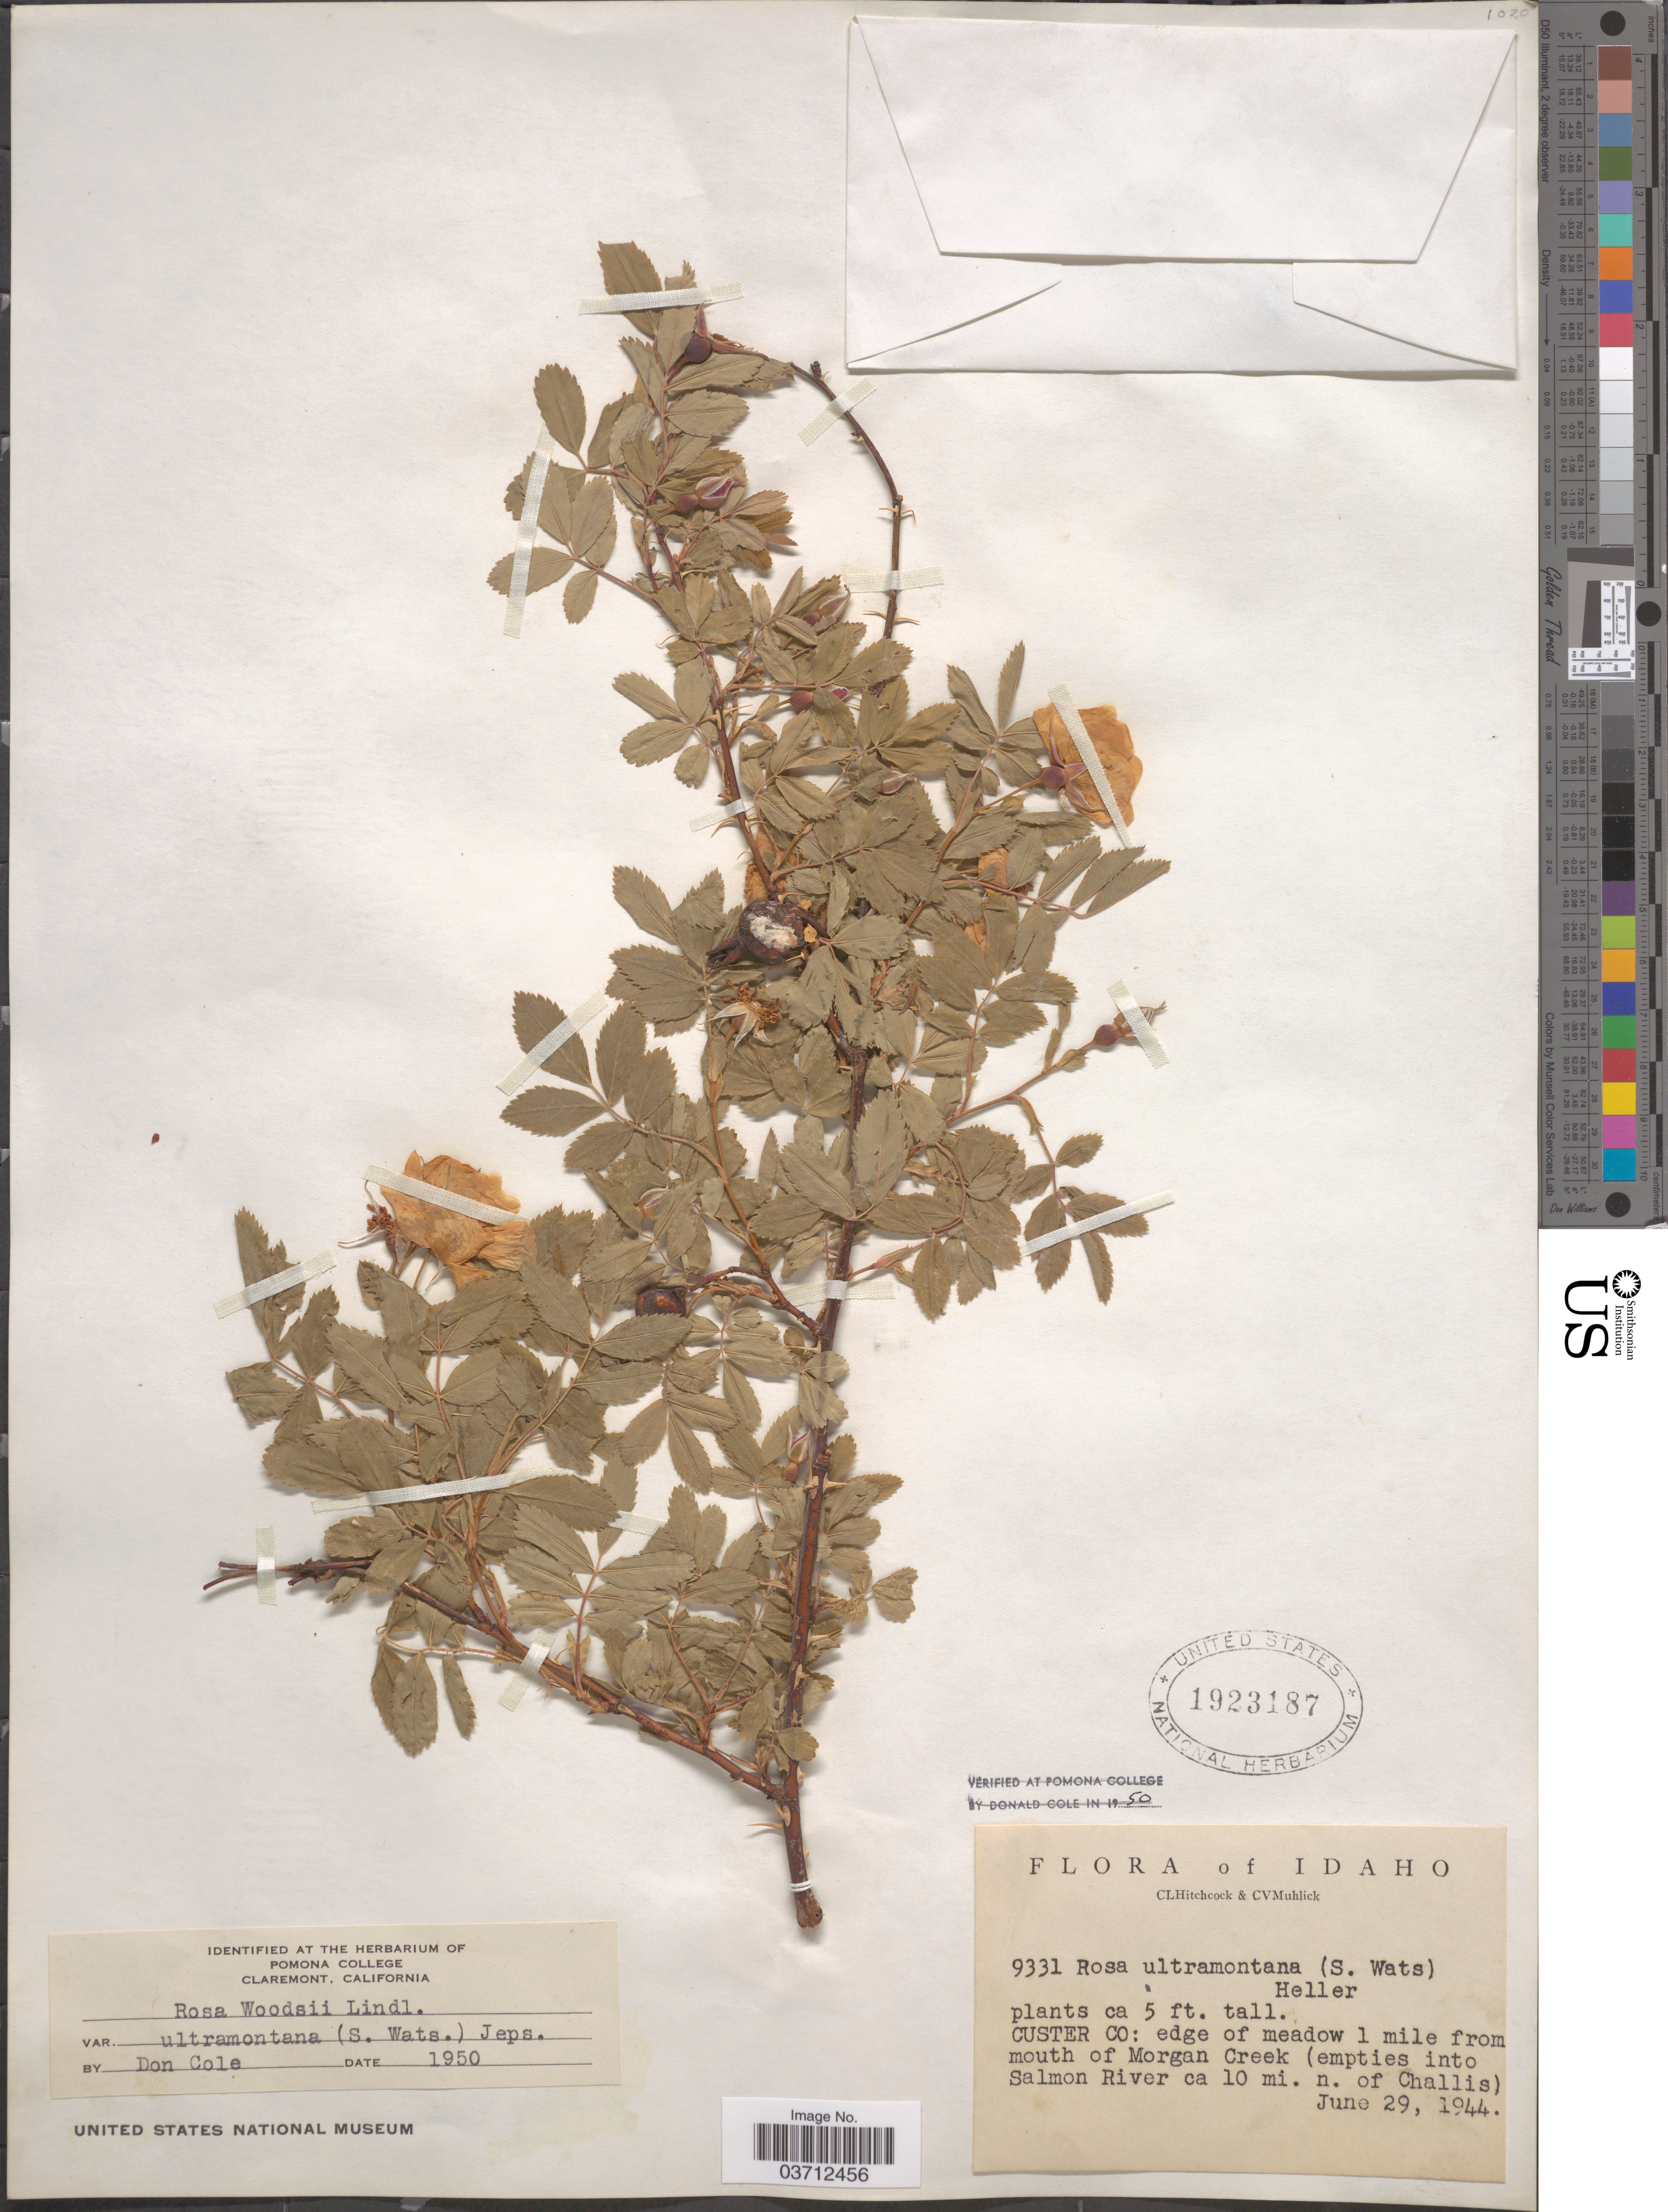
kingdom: Plantae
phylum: Tracheophyta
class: Magnoliopsida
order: Rosales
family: Rosaceae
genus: Rosa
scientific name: Rosa woodsii var. ultramontana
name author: Lindl.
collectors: C. L. Hitchcock & C. V. Muhlick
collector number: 9331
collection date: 1944-06-29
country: United States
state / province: Idaho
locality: Custer Co: edge of meadow 1 mile from mouth of Morgan Creek (empties into Salmon River ca 10 mi. n. of Challis)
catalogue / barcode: US 1923187